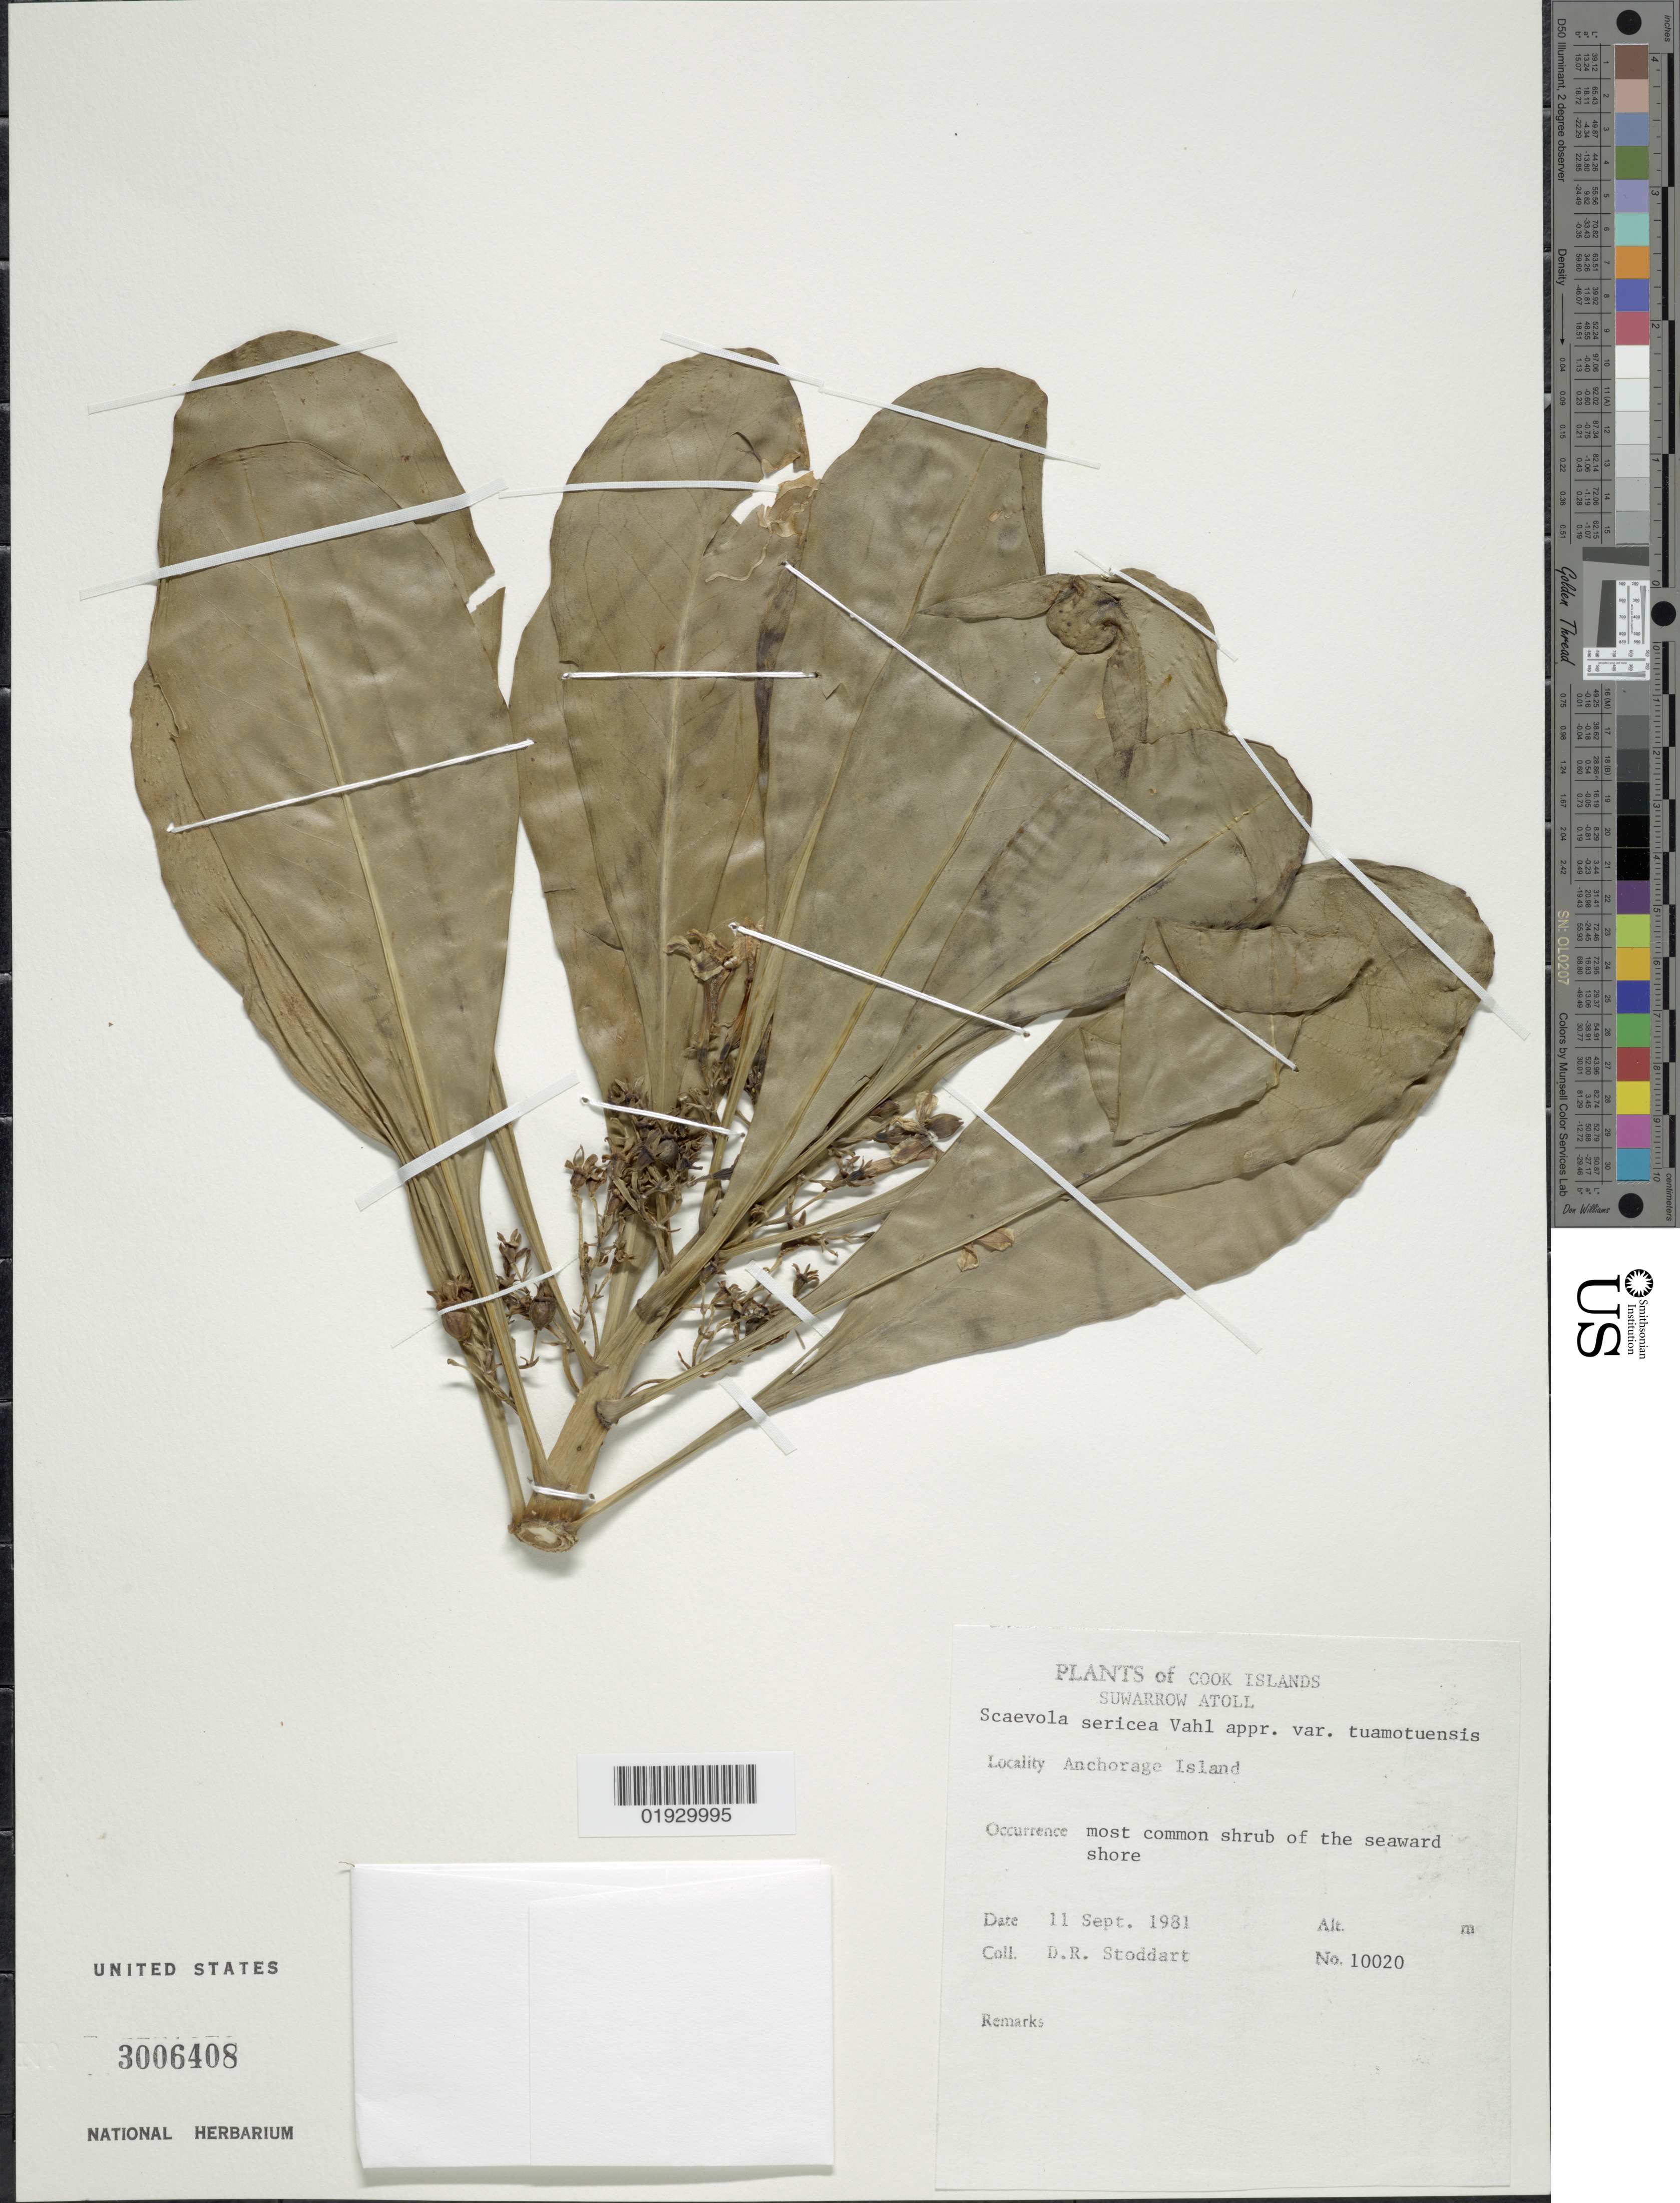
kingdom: Plantae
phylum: Tracheophyta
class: Magnoliopsida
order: Asterales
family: Goodeniaceae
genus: Scaevola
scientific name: Scaevola taccada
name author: (Gaertn.) Roxb.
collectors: D. R. Stoddart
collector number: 10020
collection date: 1981-09-11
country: Cook Islands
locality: Suwarrow Atoll, Anchorage Island.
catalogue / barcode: US 3006408